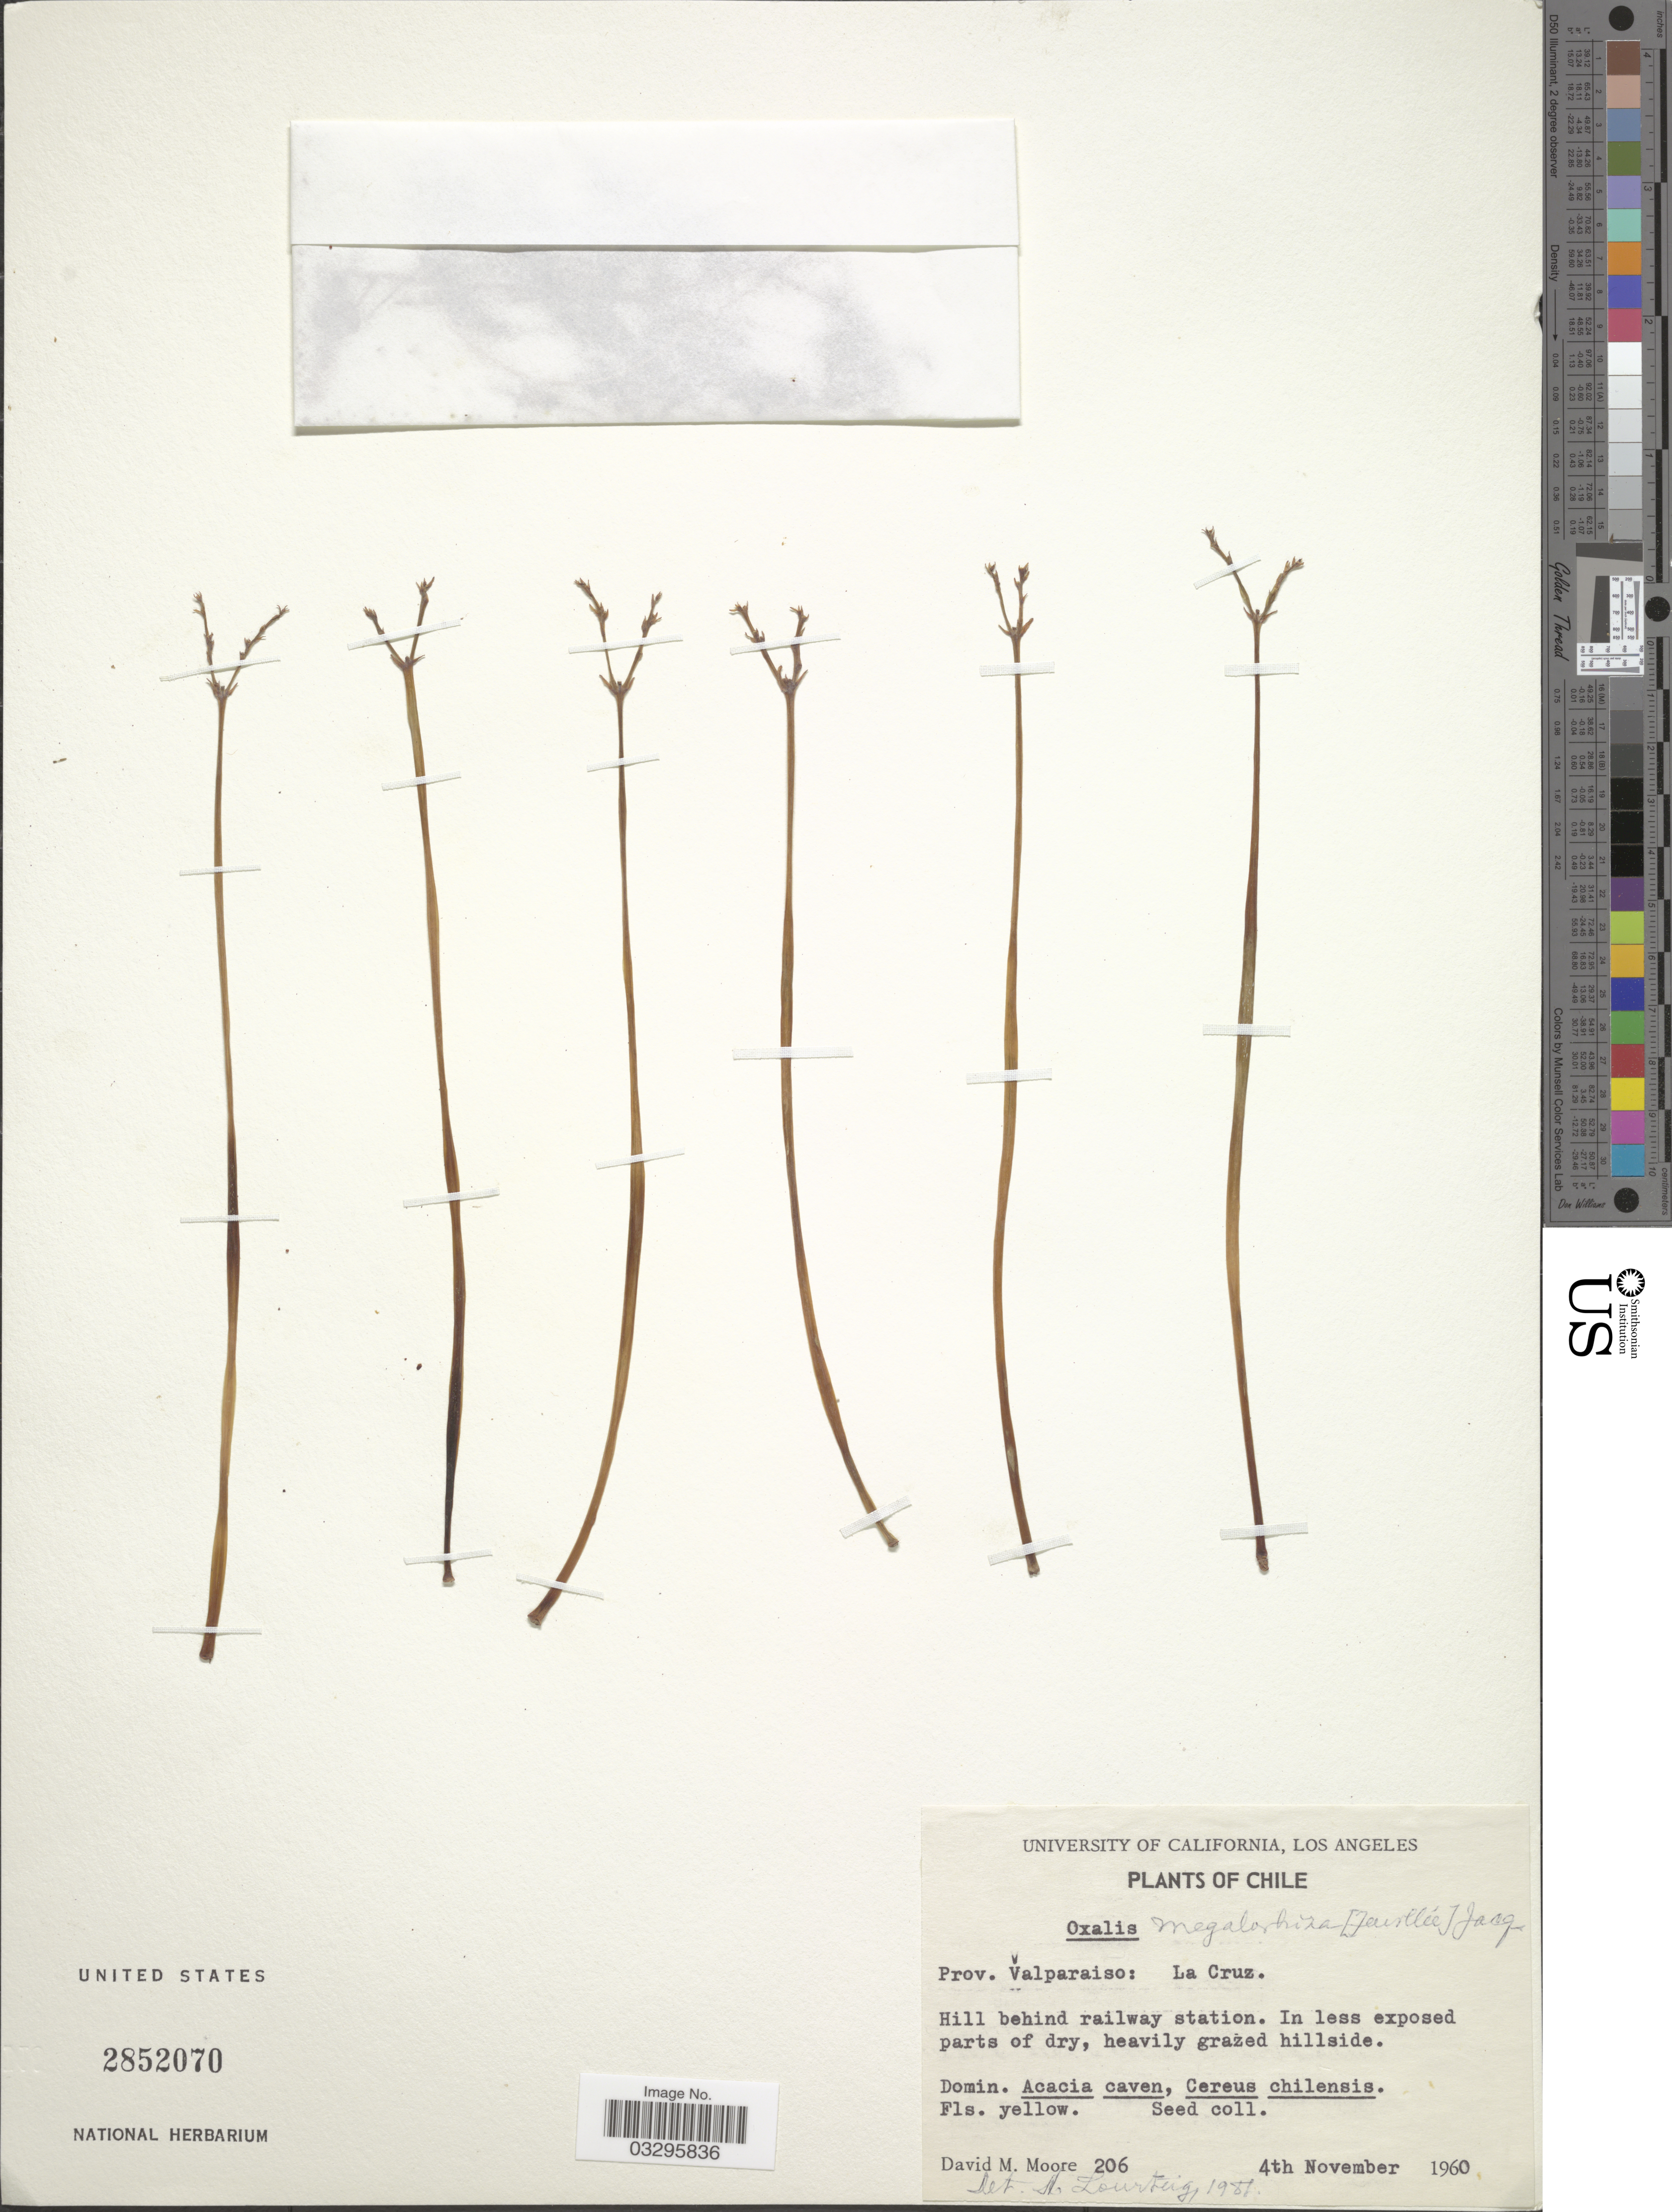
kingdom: Plantae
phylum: Tracheophyta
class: Magnoliopsida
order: Oxalidales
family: Oxalidaceae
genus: Oxalis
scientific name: Oxalis megalorrhiza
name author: Jacq.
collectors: D. Moore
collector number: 206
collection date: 1960-11-04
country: Chile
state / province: Valparaíso (V)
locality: La Cruz. Hill behind railway station.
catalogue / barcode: US 2852070